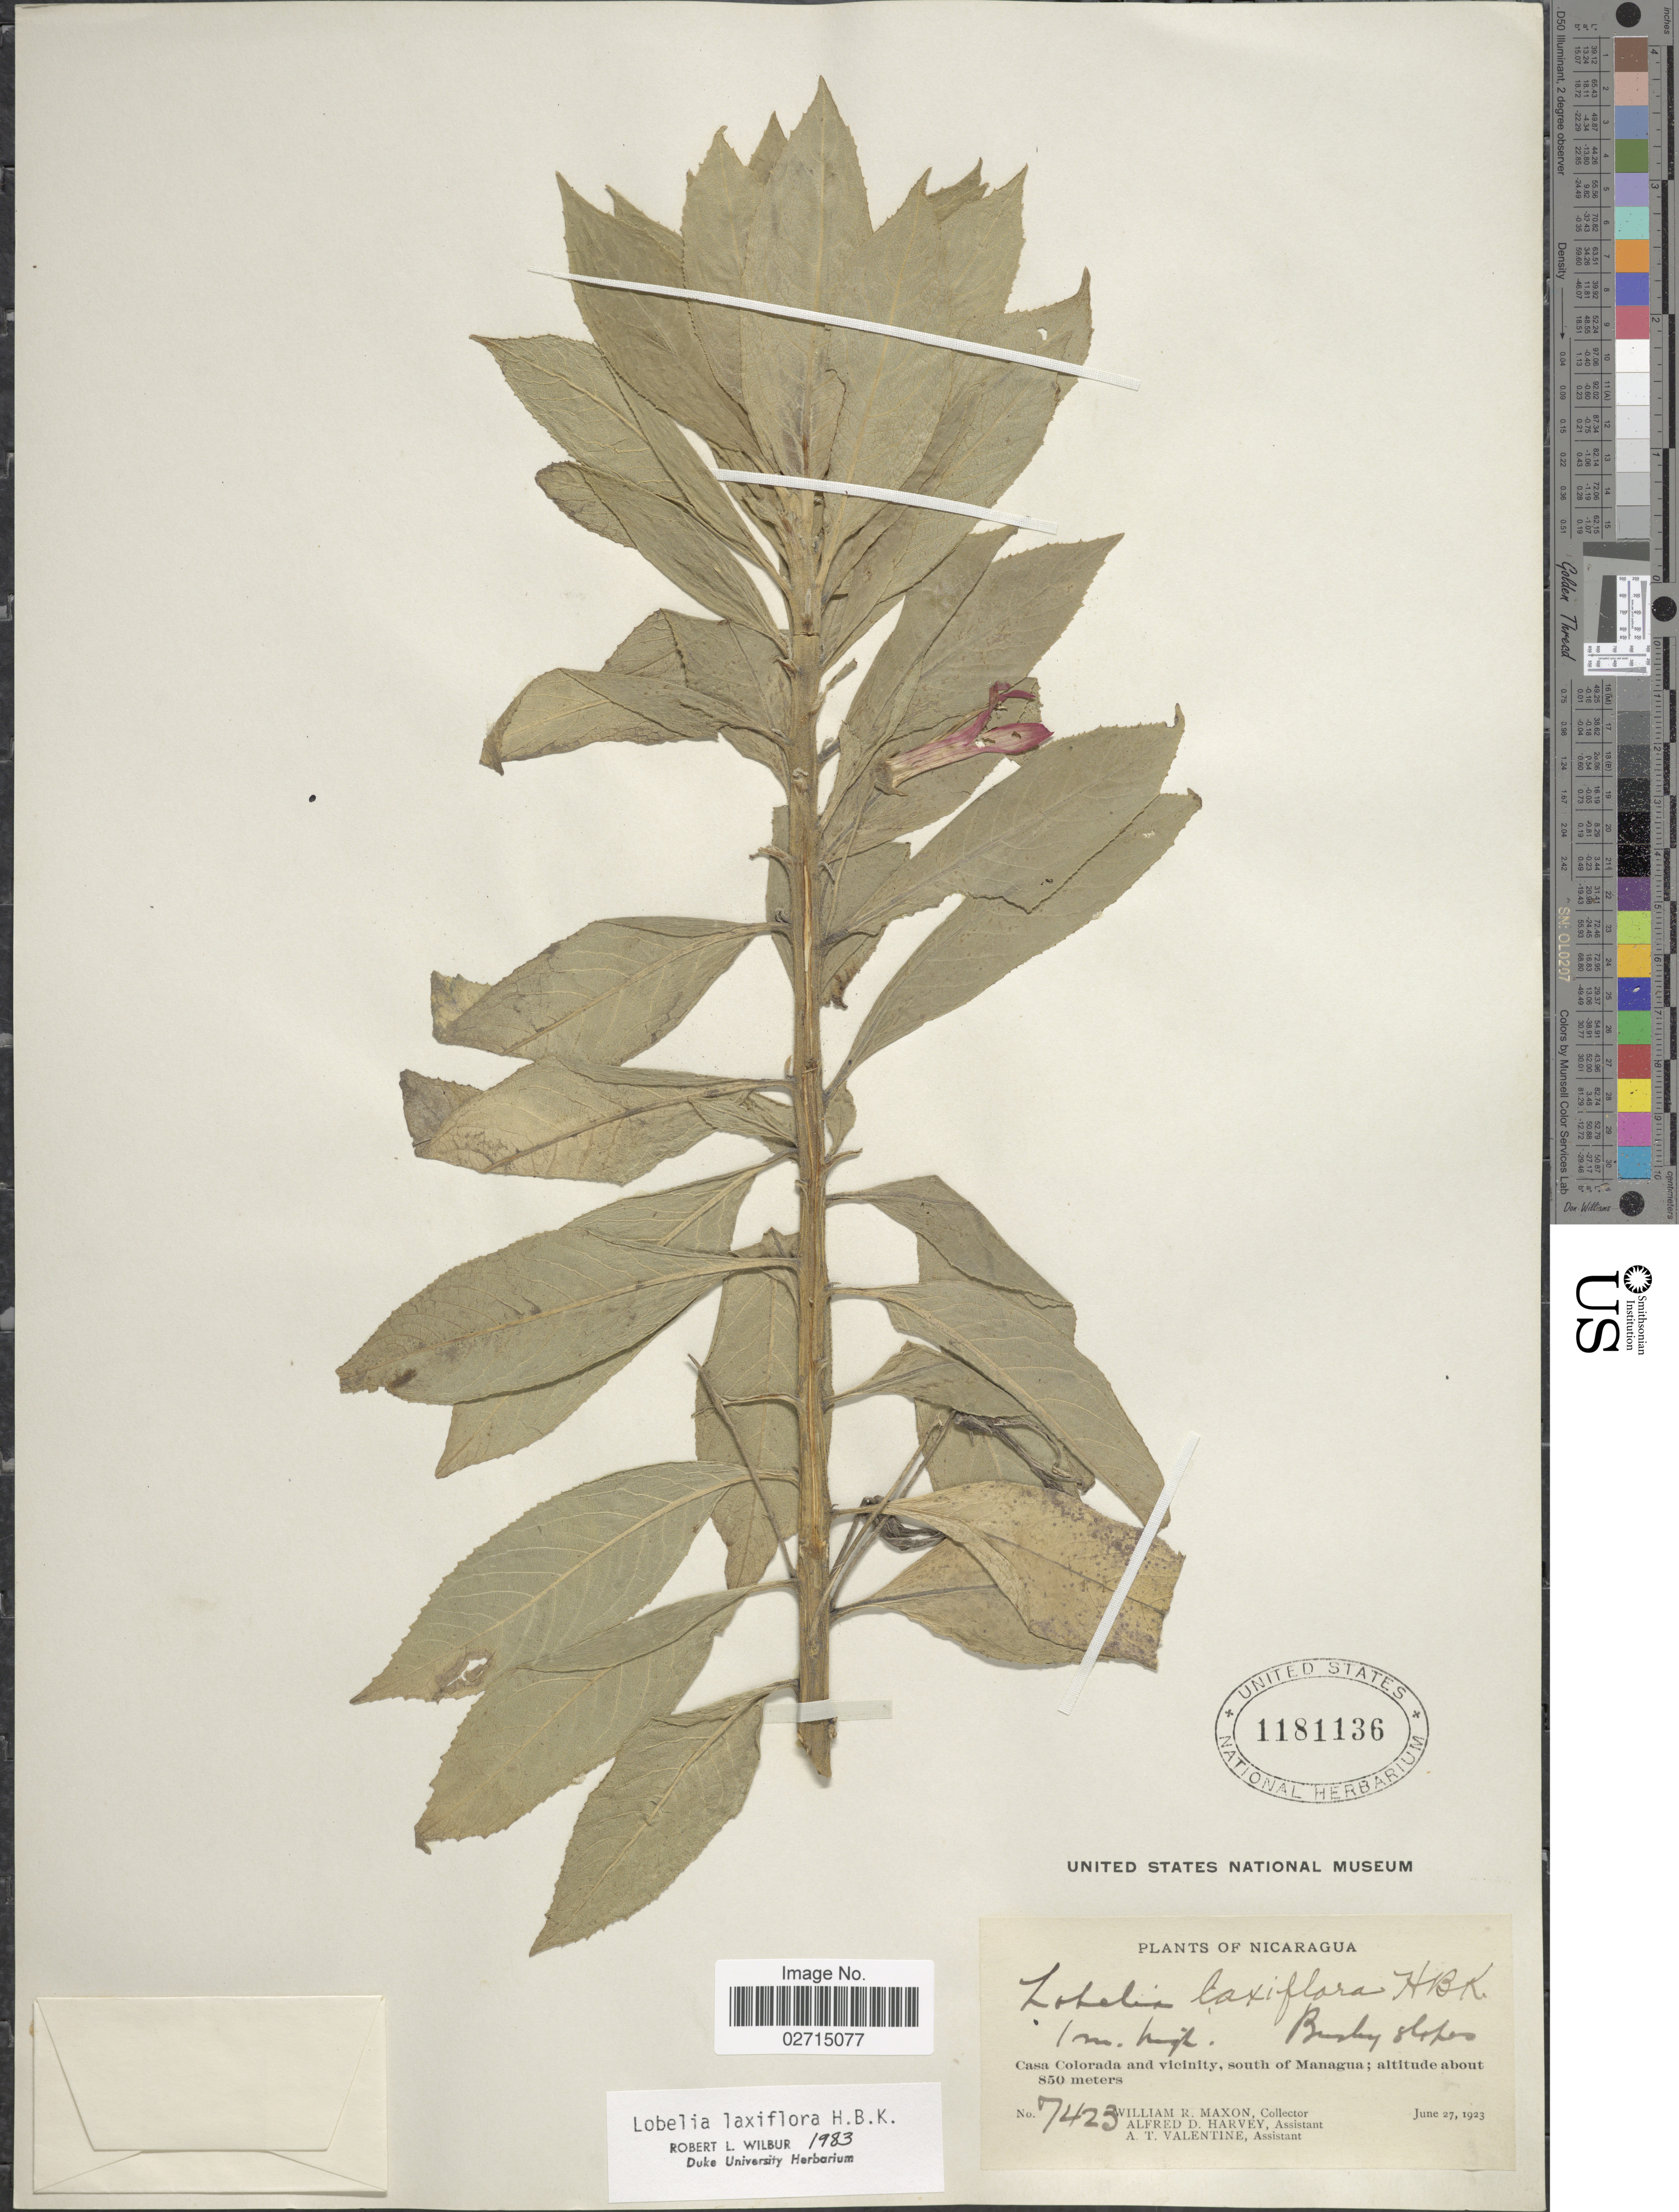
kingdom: Plantae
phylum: Tracheophyta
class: Magnoliopsida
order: Asterales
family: Campanulaceae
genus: Lobelia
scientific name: Lobelia laxiflora subsp. laxiflora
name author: Kunth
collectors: W. R. Maxon, A. D. Harvey & A. Valentine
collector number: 7423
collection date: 1923-06-27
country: Nicaragua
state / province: Managua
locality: Casa Colorada and vicinity, south of Managua, Brushy slope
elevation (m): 850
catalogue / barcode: US 1181136